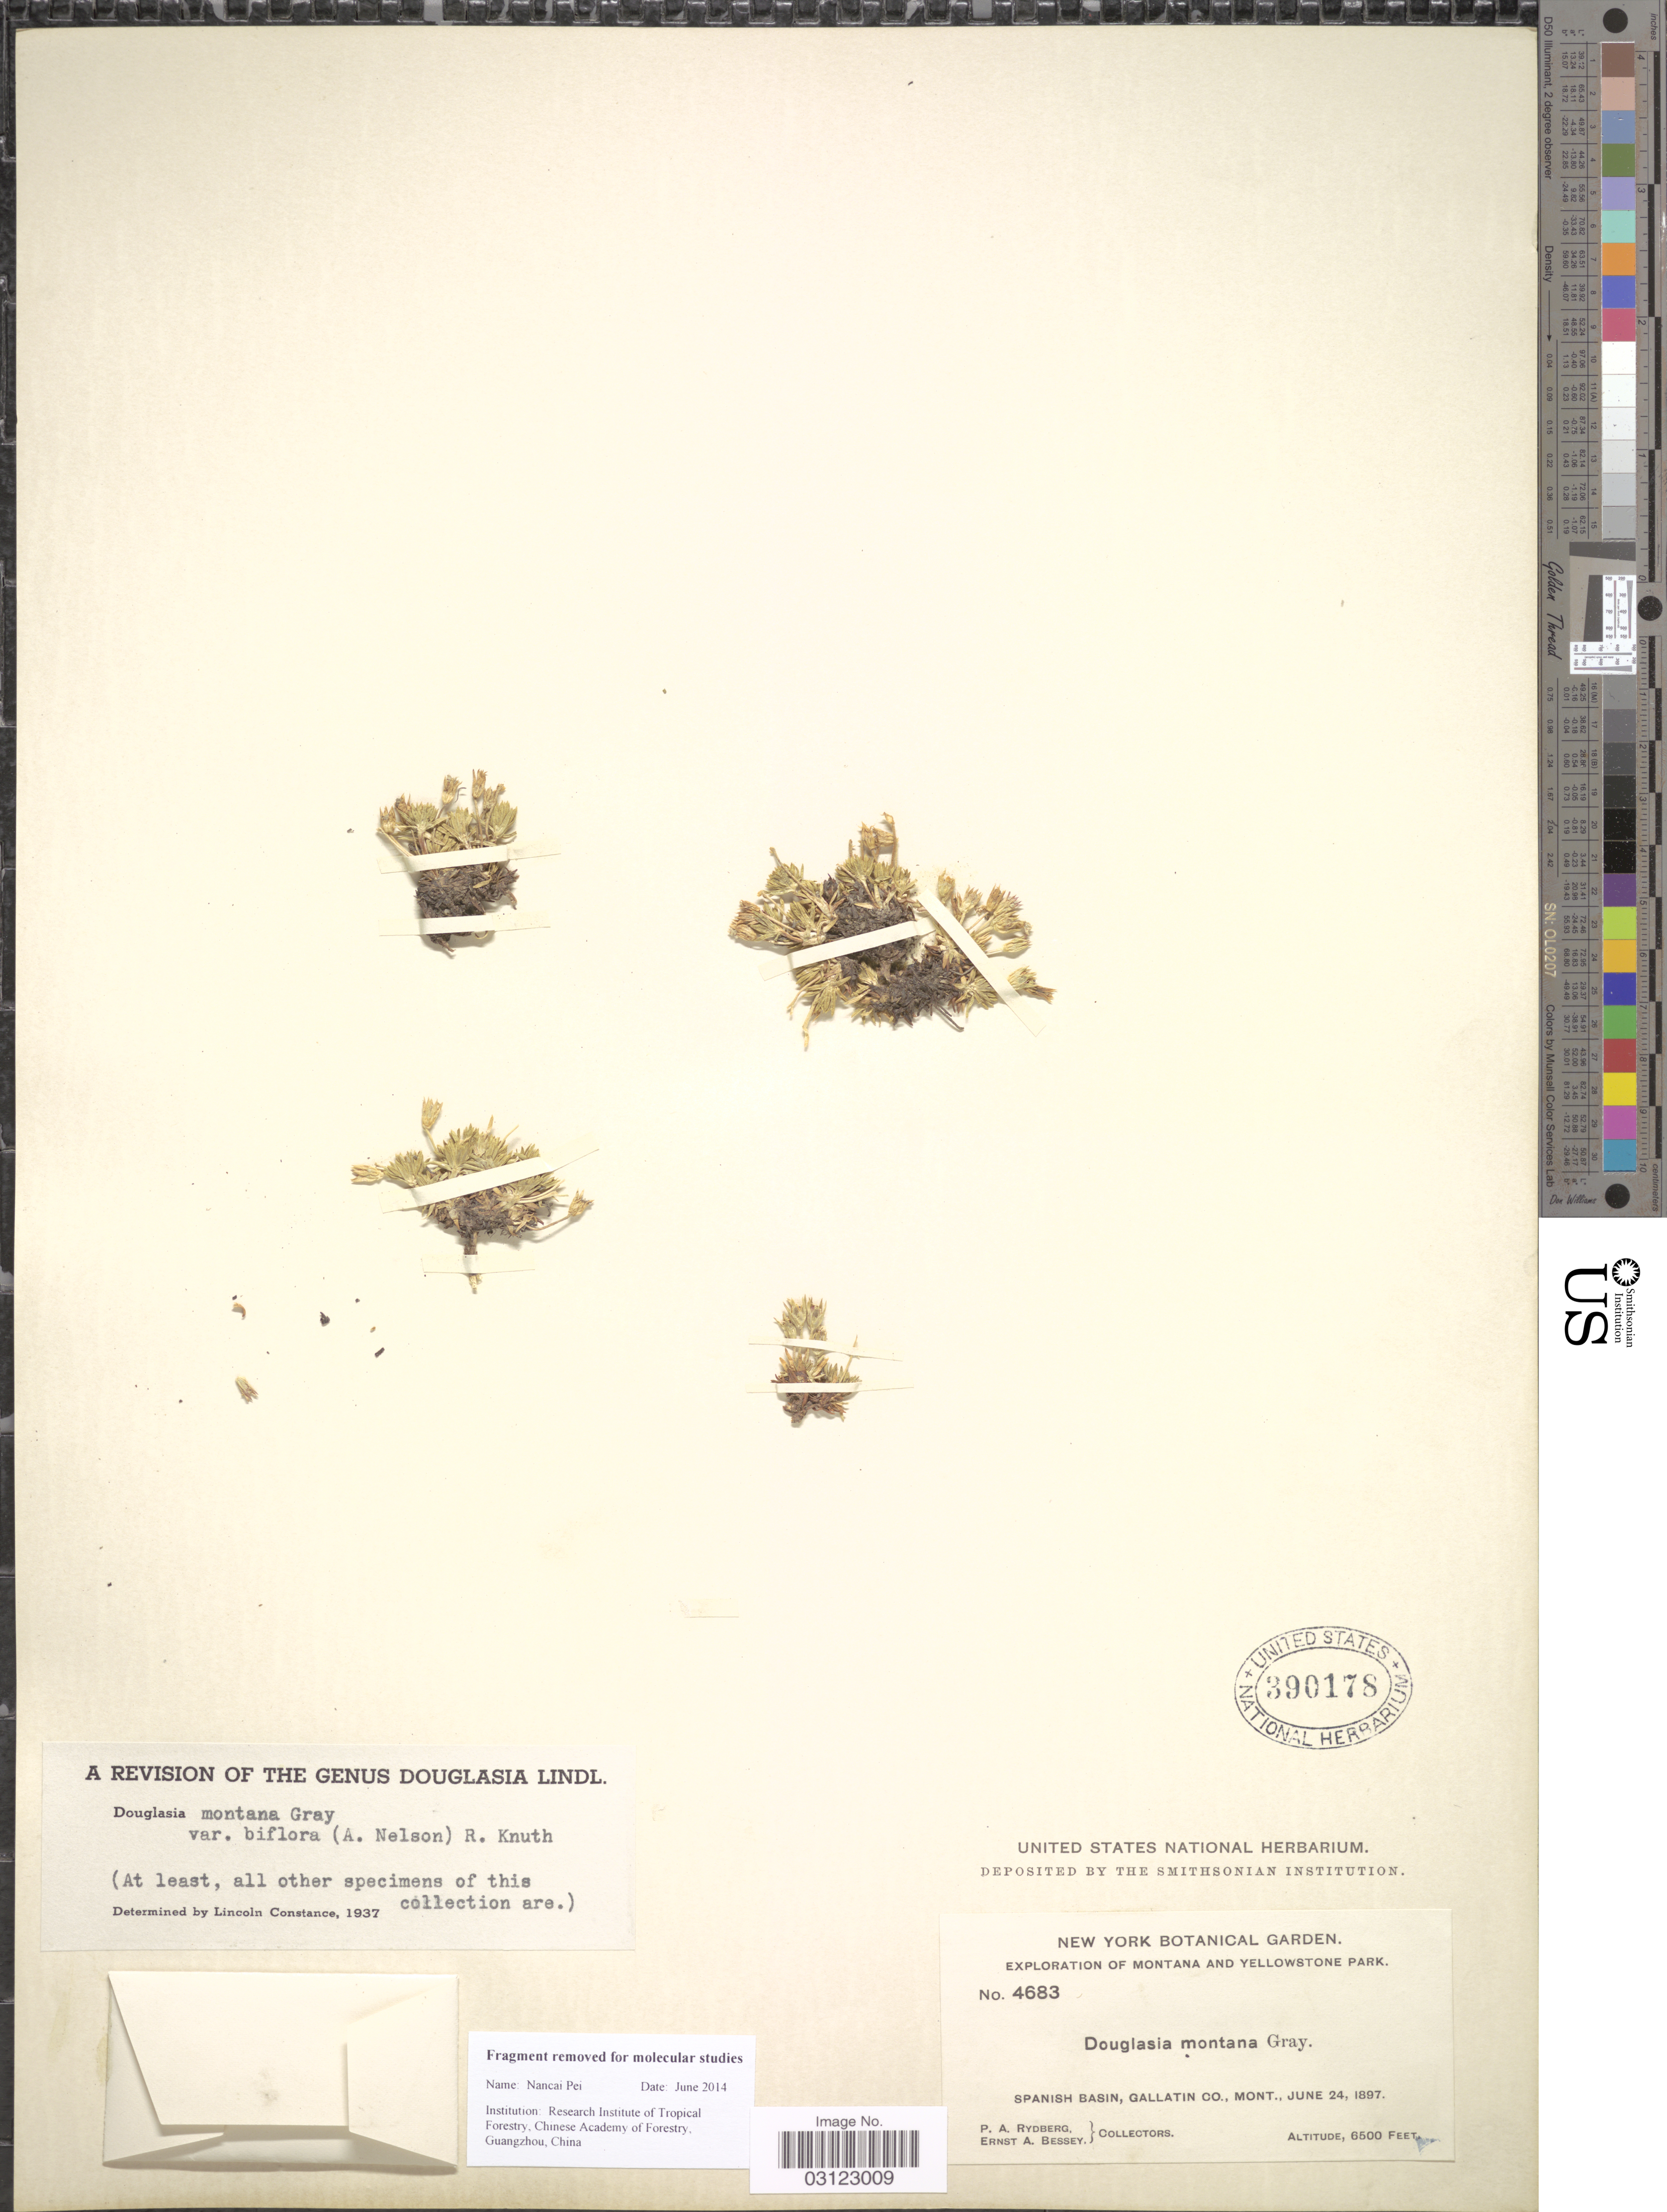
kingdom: Plantae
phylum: Tracheophyta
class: Magnoliopsida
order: Ericales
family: Primulaceae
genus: Douglasia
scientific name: Douglasia montana var. biflora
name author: (A. Nelson) R. Knuth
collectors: P. A. Rydberg & E. A. Bessey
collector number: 4683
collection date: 1897-06-24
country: United States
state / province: Montana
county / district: Gallatin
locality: Yellowstone Park. Spanish Basin.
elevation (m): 1981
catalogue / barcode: US 390178